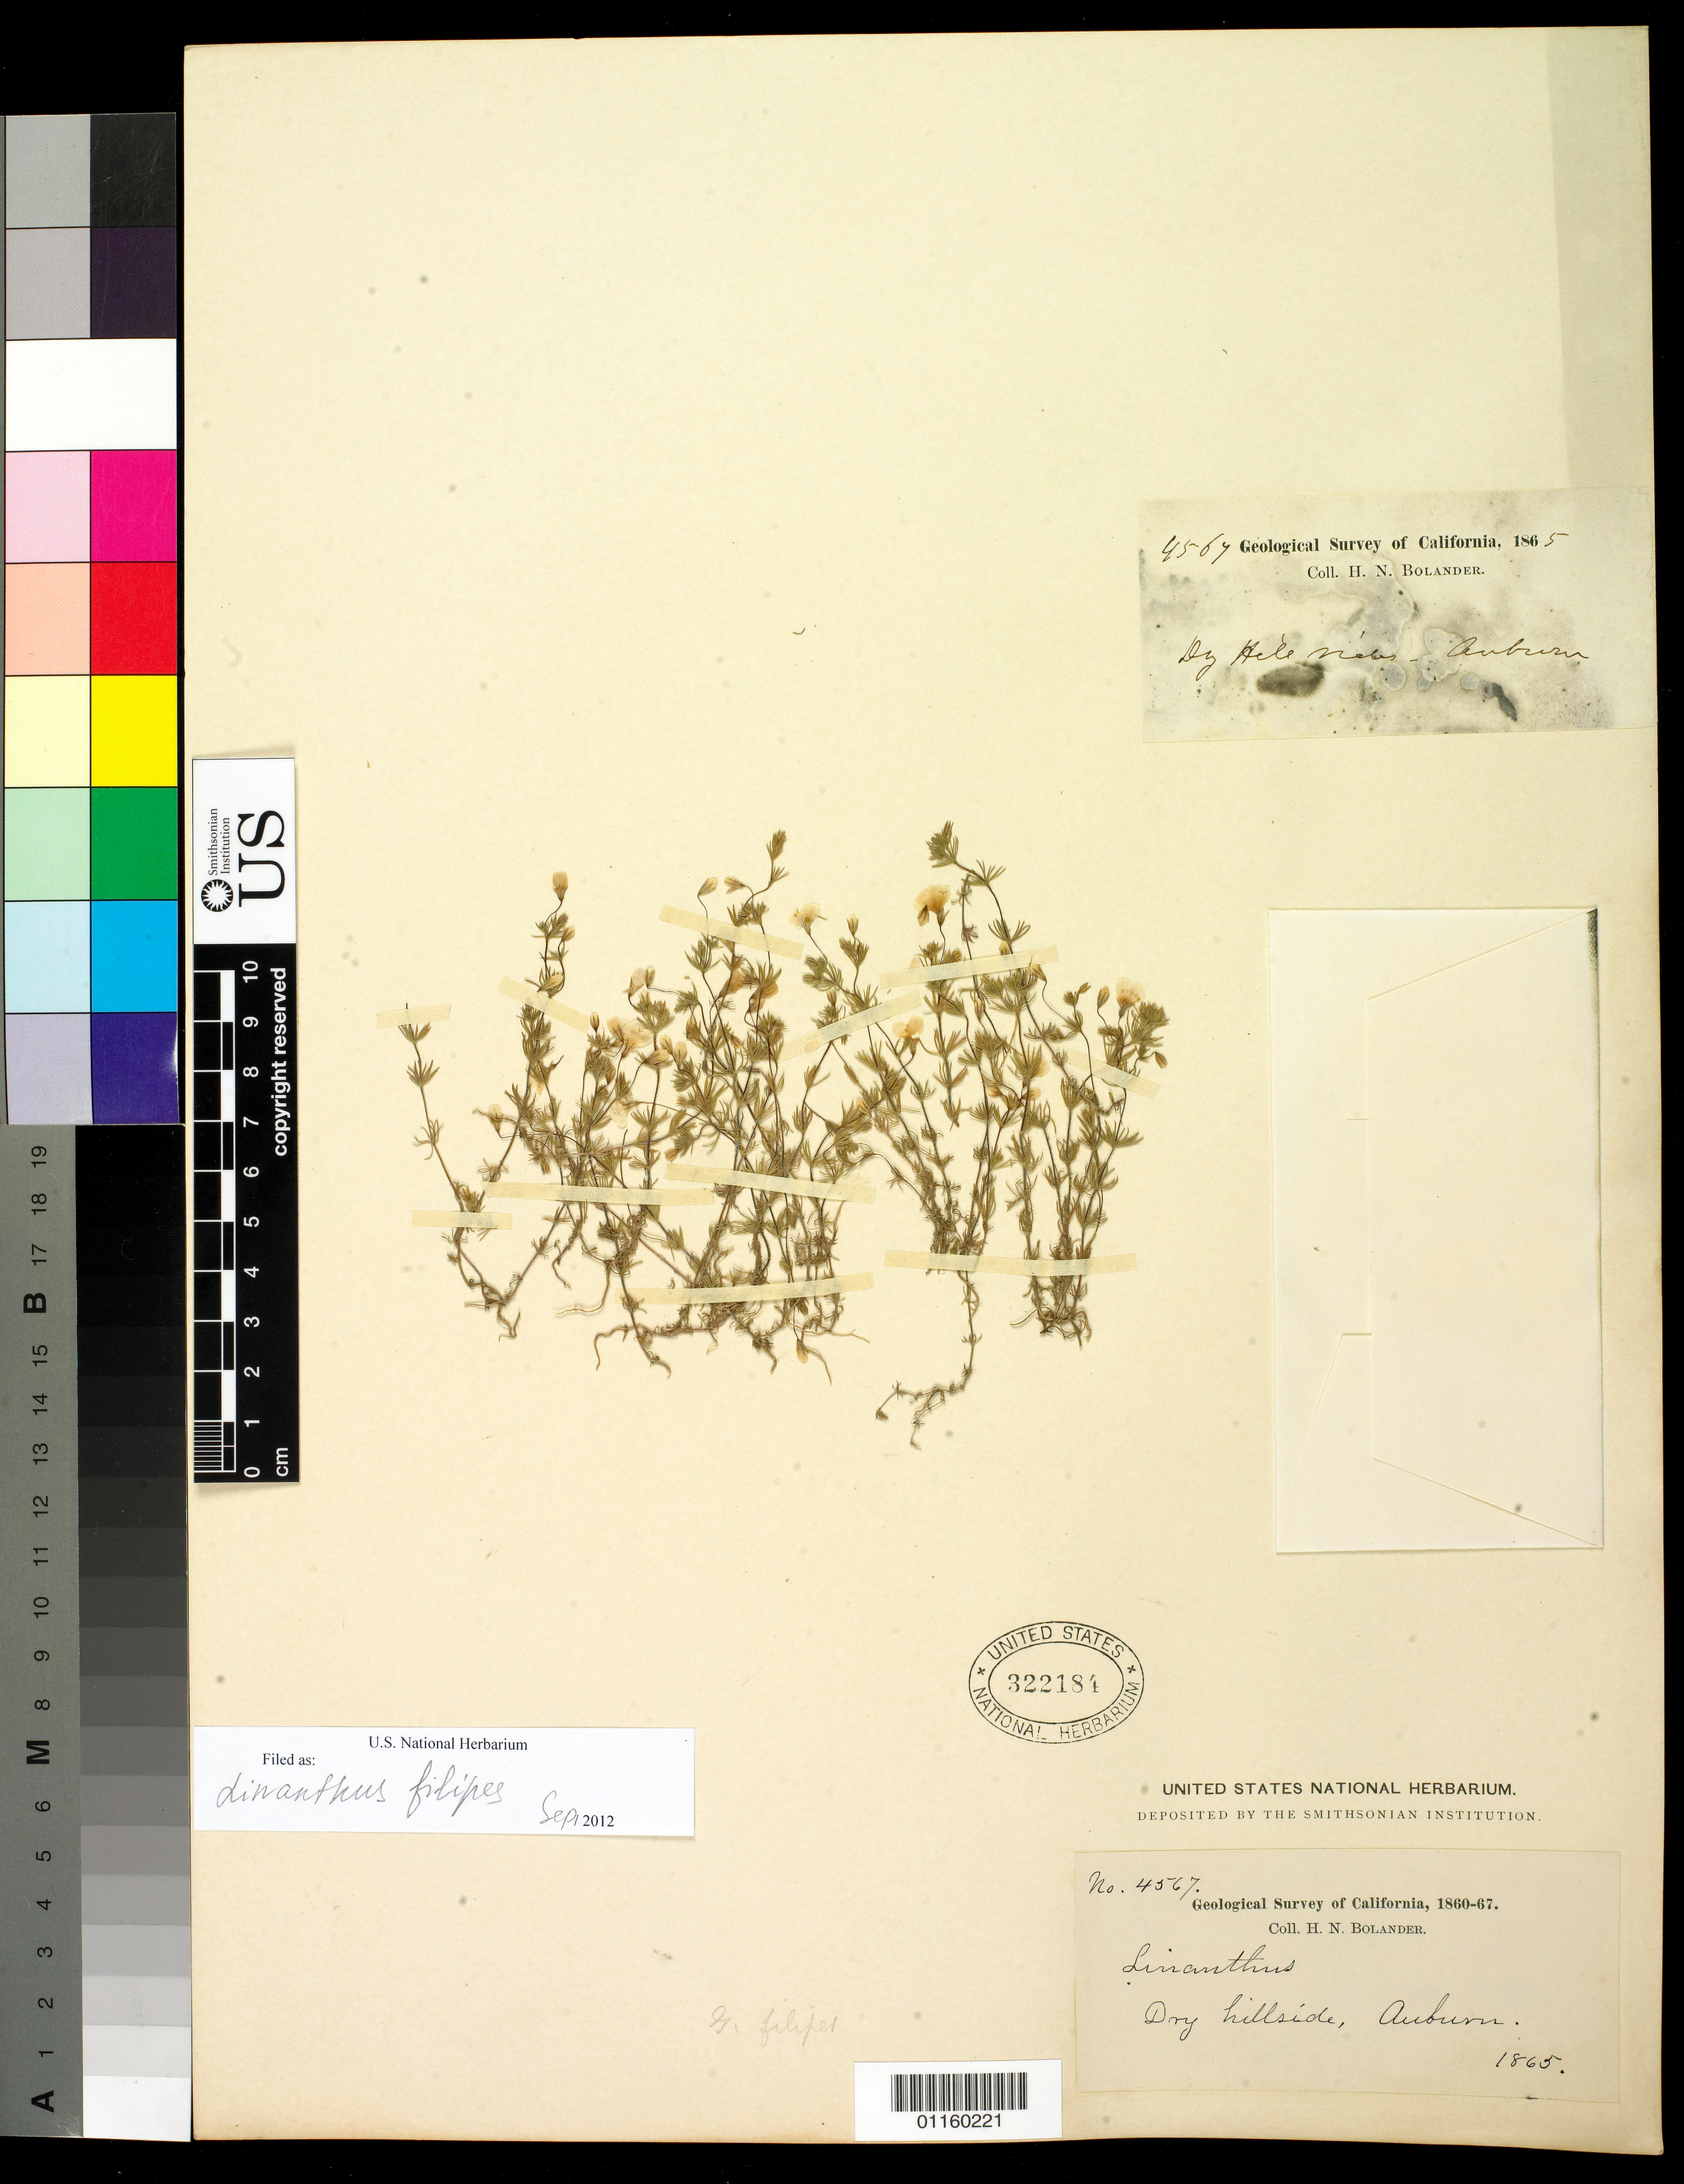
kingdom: Plantae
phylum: Tracheophyta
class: Magnoliopsida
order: Ericales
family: Polemoniaceae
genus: Leptosiphon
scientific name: Leptosiphon filipes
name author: (Benth.) J.M. Porter & L.A. Johnson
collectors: H. Bolander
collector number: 4567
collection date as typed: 1865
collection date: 1865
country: United States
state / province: California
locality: Auburn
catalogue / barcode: US 322184